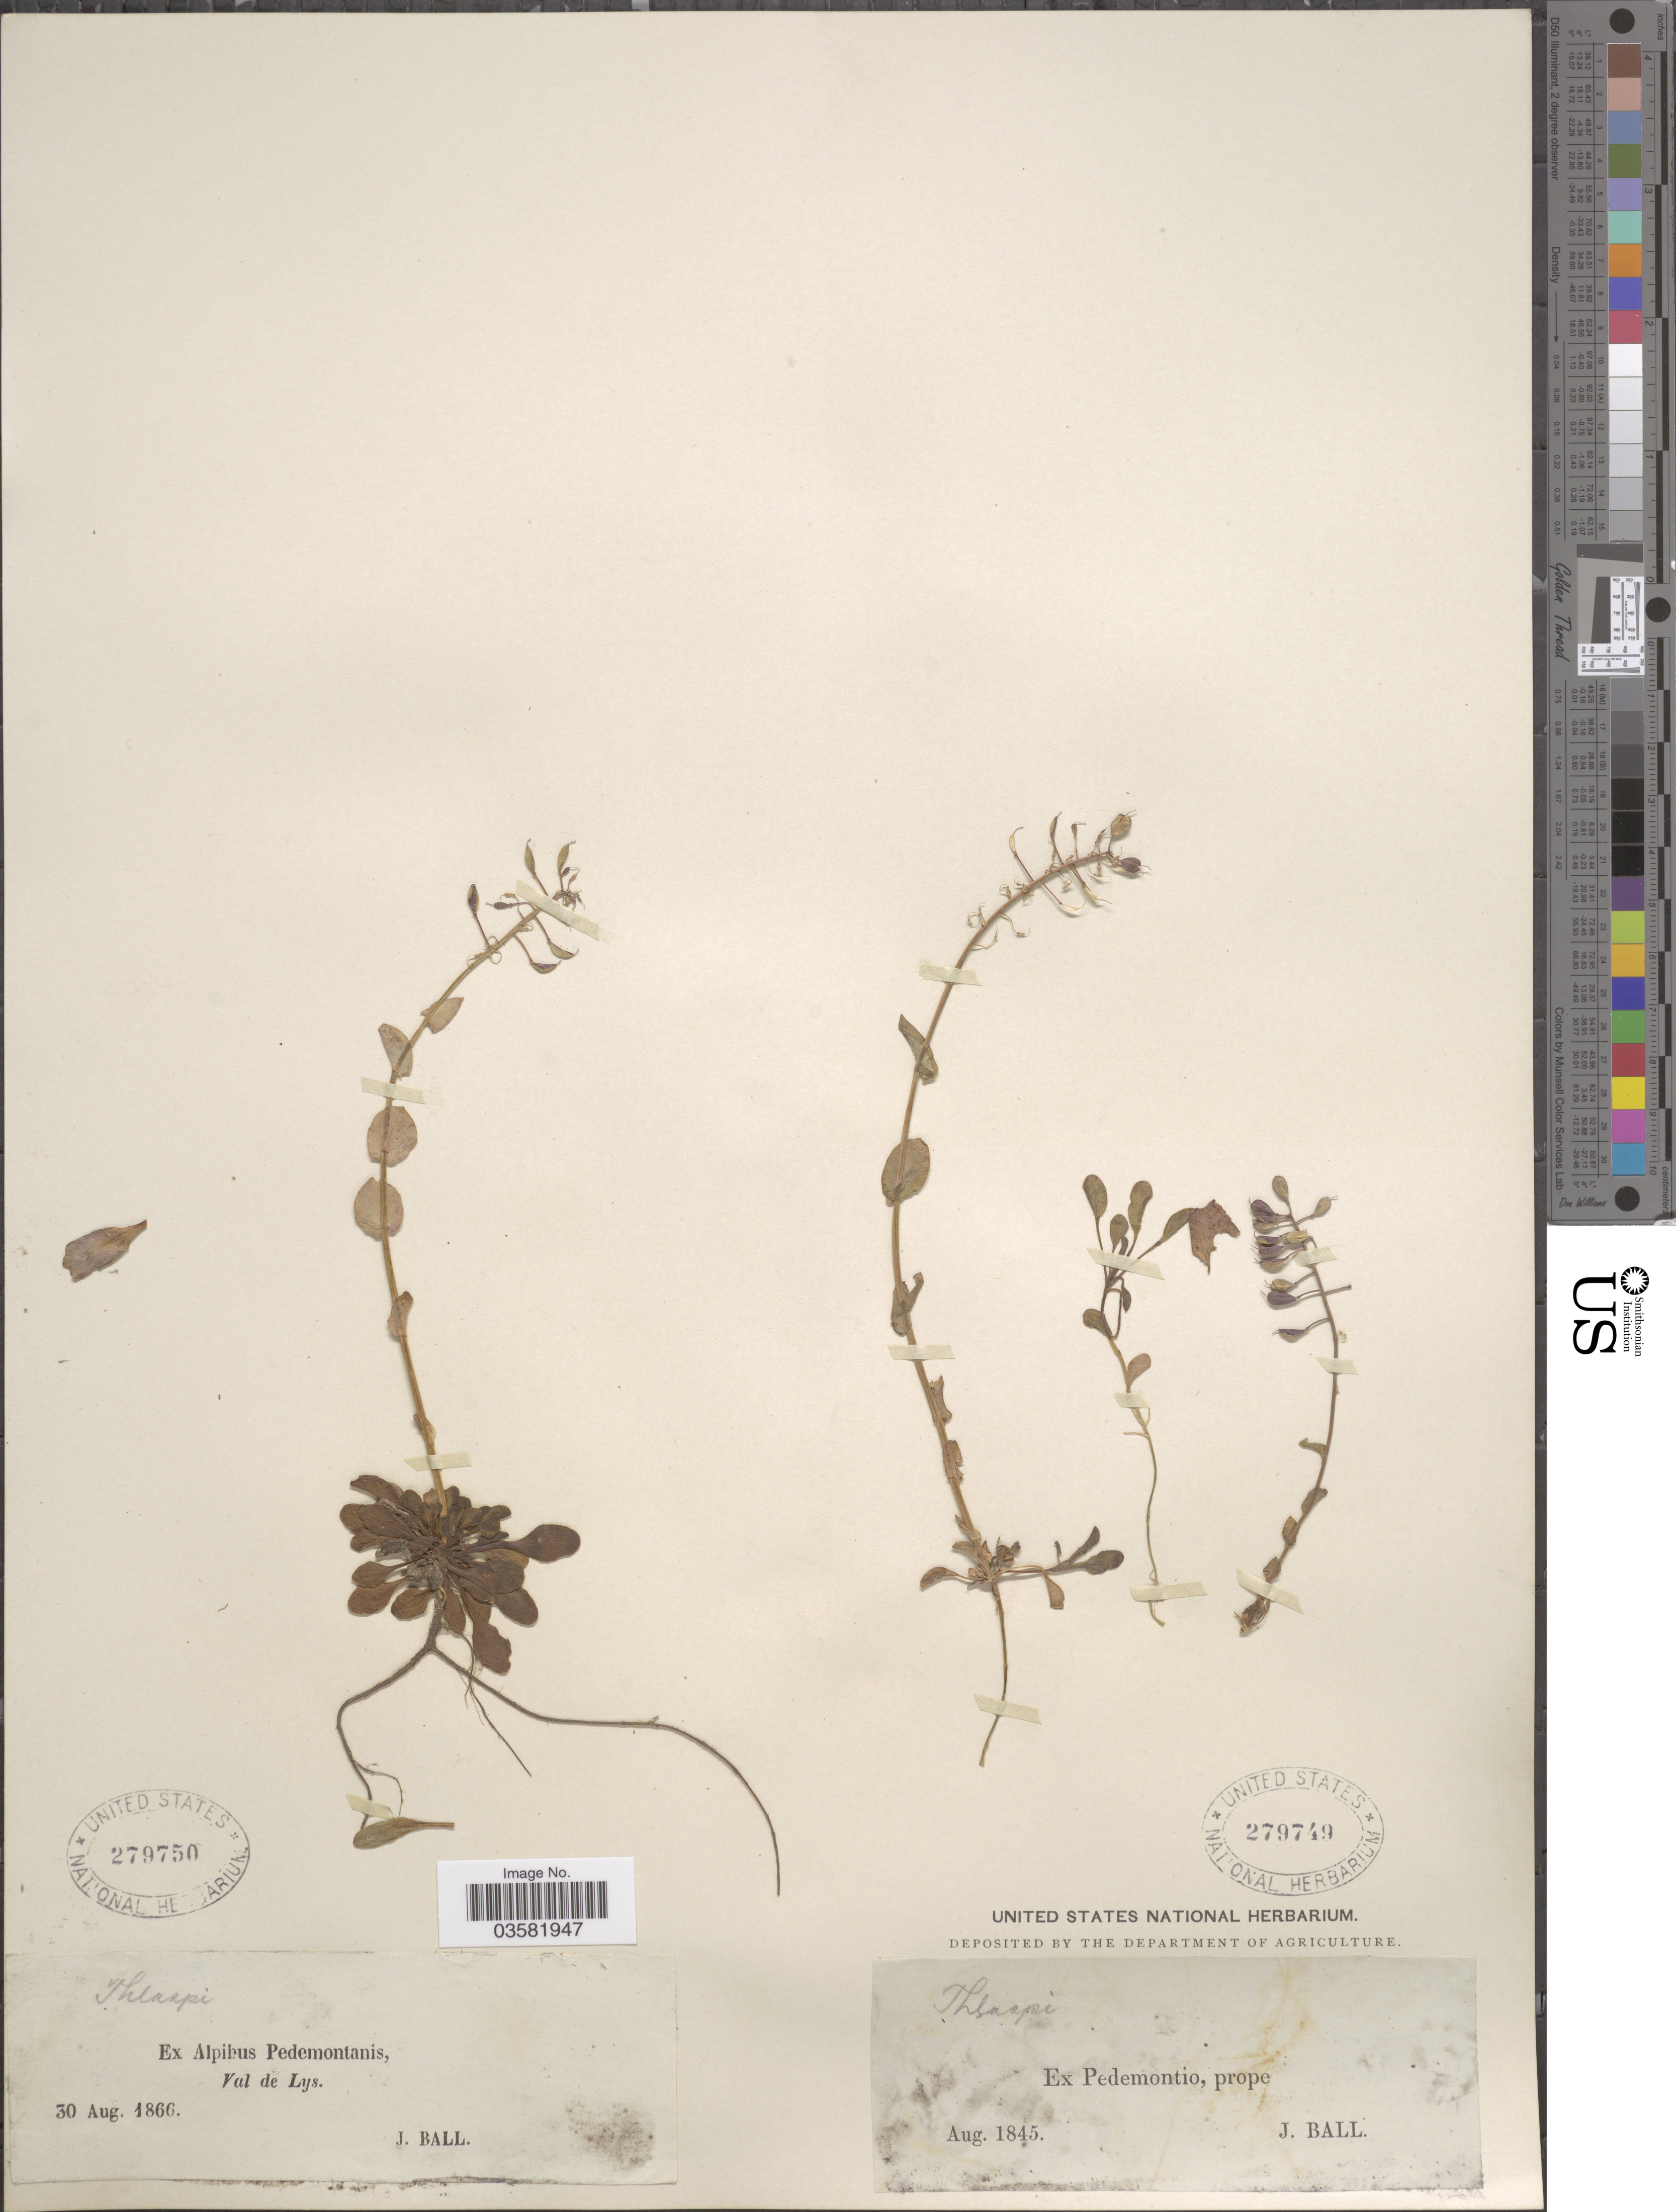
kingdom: Plantae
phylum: Tracheophyta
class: Magnoliopsida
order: Brassicales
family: Brassicaceae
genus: Thlaspi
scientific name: Thlaspi sp.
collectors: J. Ball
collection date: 1866-08-30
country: Italy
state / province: Piedmont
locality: Ex Alpibus Pedemontanis, Val de Lys.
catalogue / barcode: US 279750